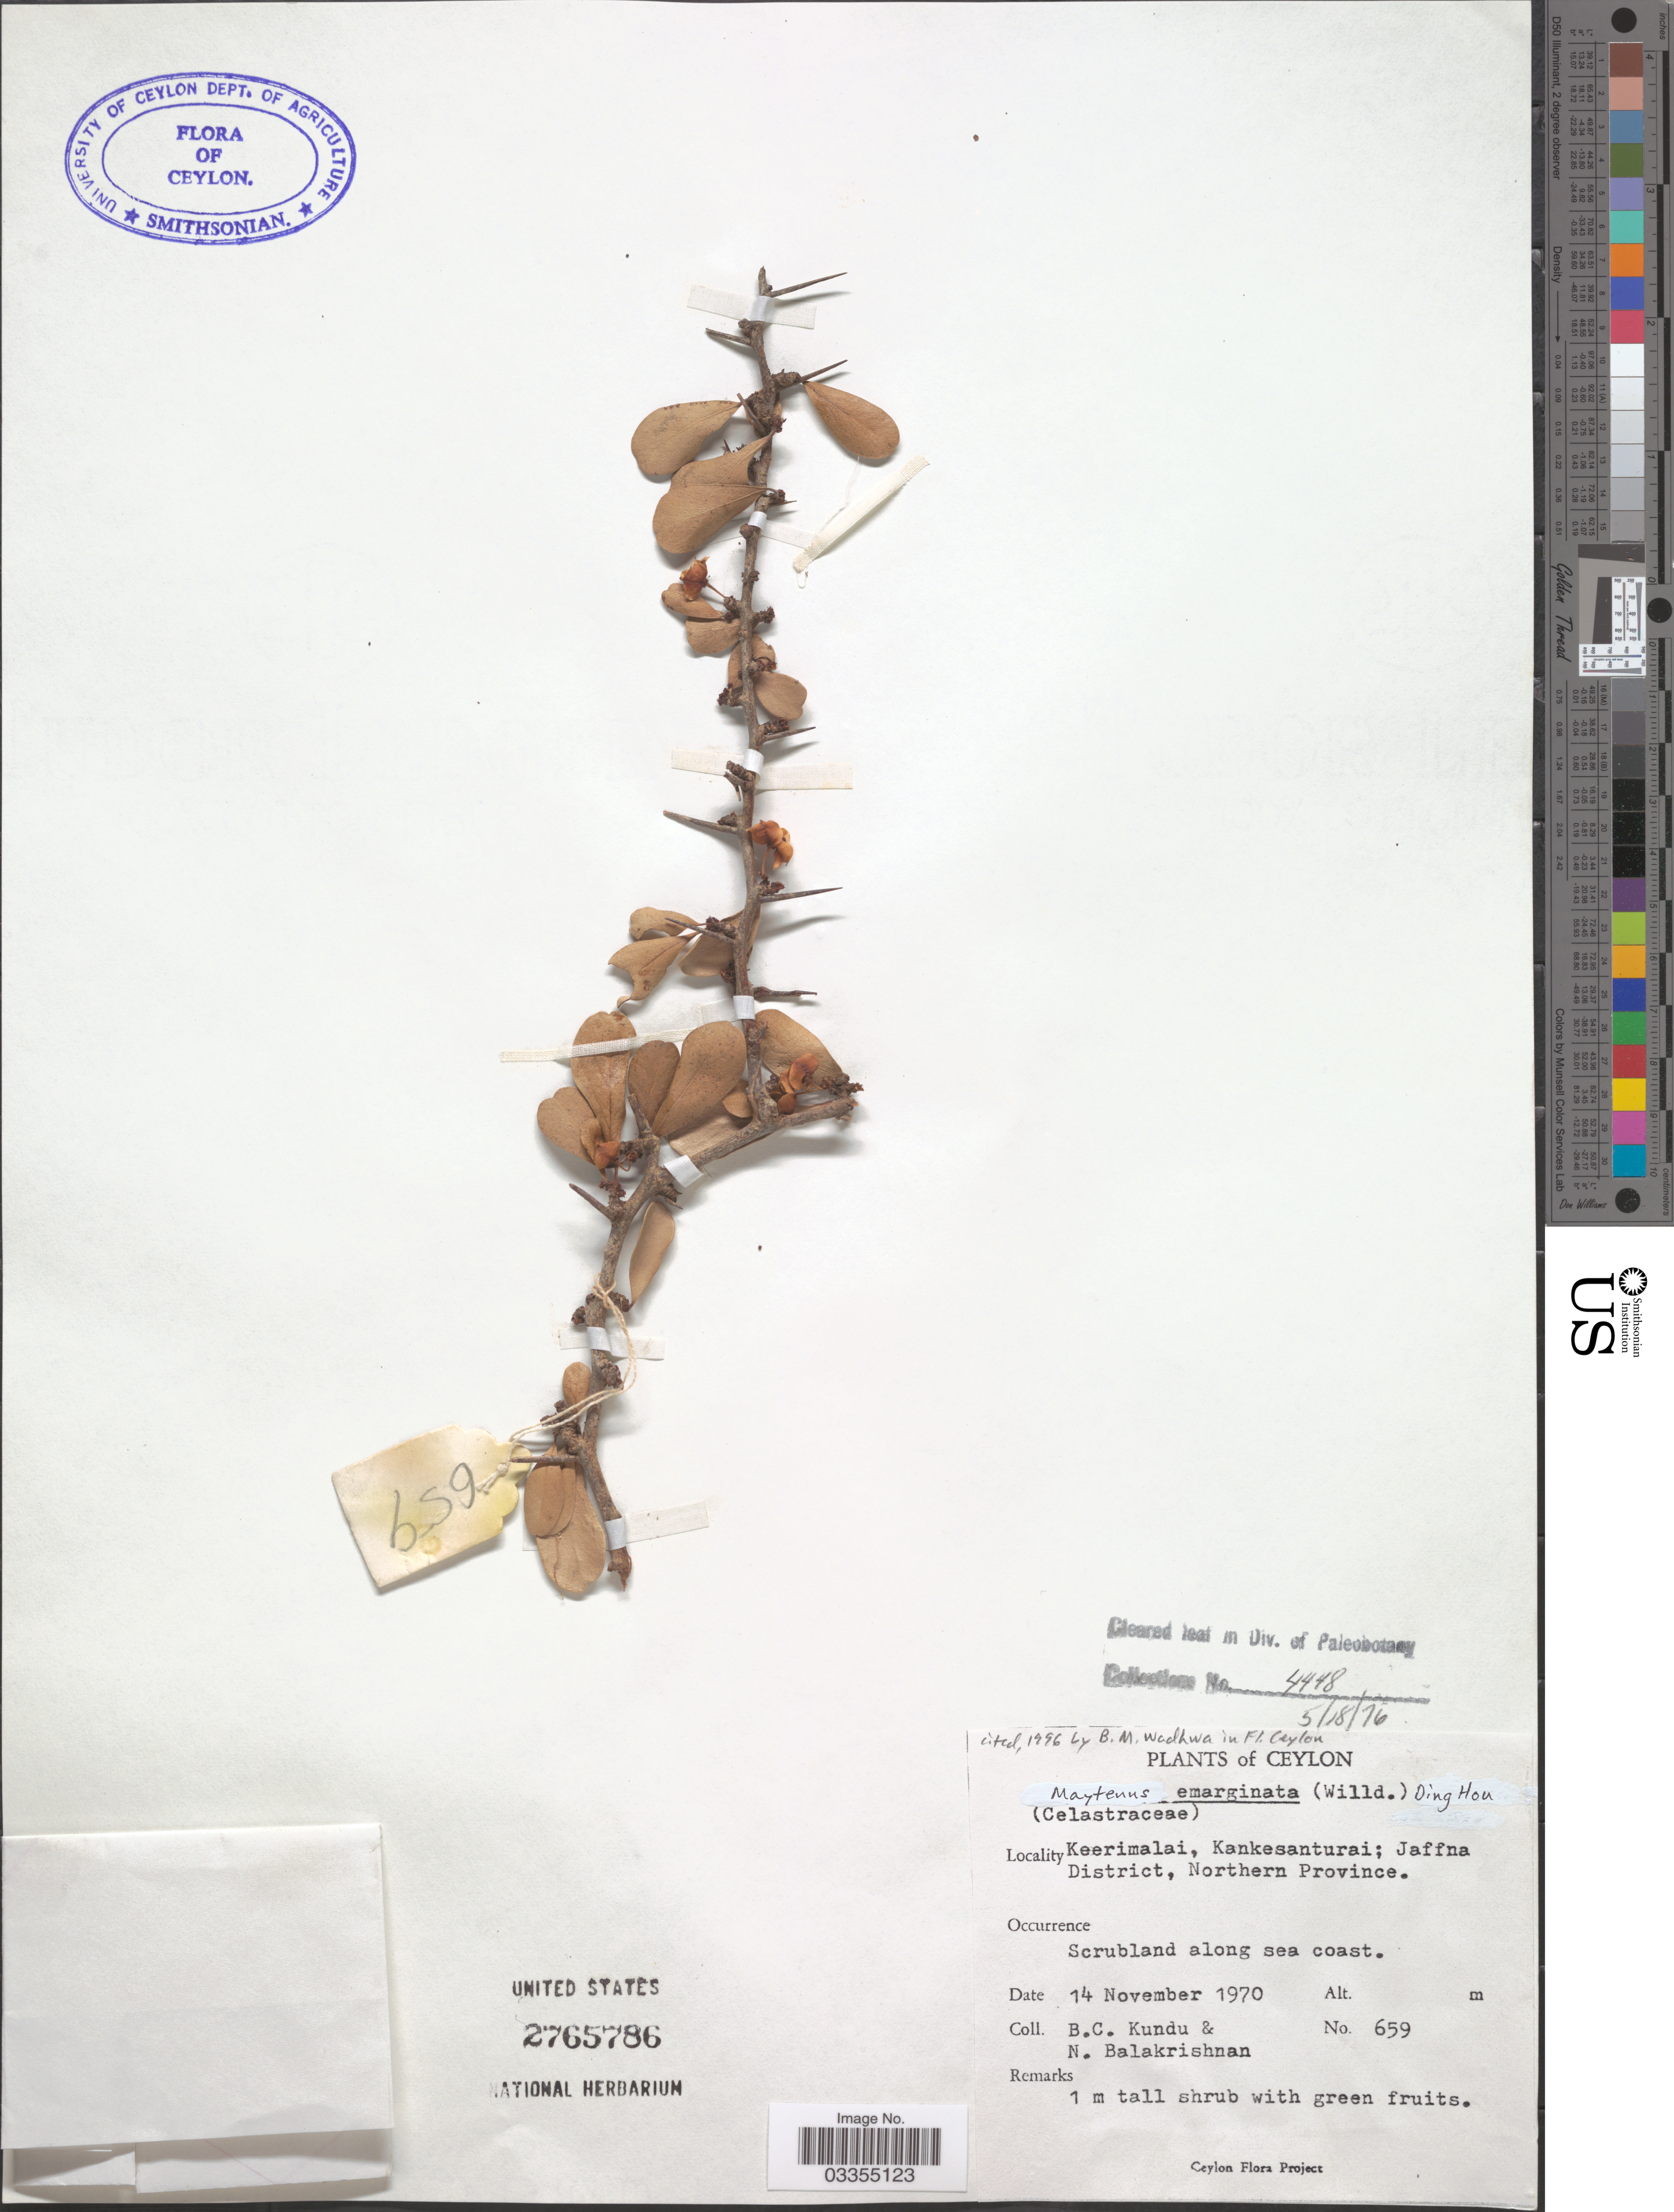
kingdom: Plantae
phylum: Tracheophyta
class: Magnoliopsida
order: Celastrales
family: Celastraceae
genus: Gymnosporia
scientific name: Gymnosporia emarginata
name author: (Willd.) Thwaites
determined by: Strong, Mark T., (BOT), Smithsonian Institution - National Museum of Natural History (UNITED STATES)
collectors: B. C. Kundu & N. Balakrishnan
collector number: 659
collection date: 1970-11-14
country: Sri Lanka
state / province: Northern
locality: Ceylon. Keerimalai, Kankesanturai; Jaffna District.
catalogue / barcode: US 2765786